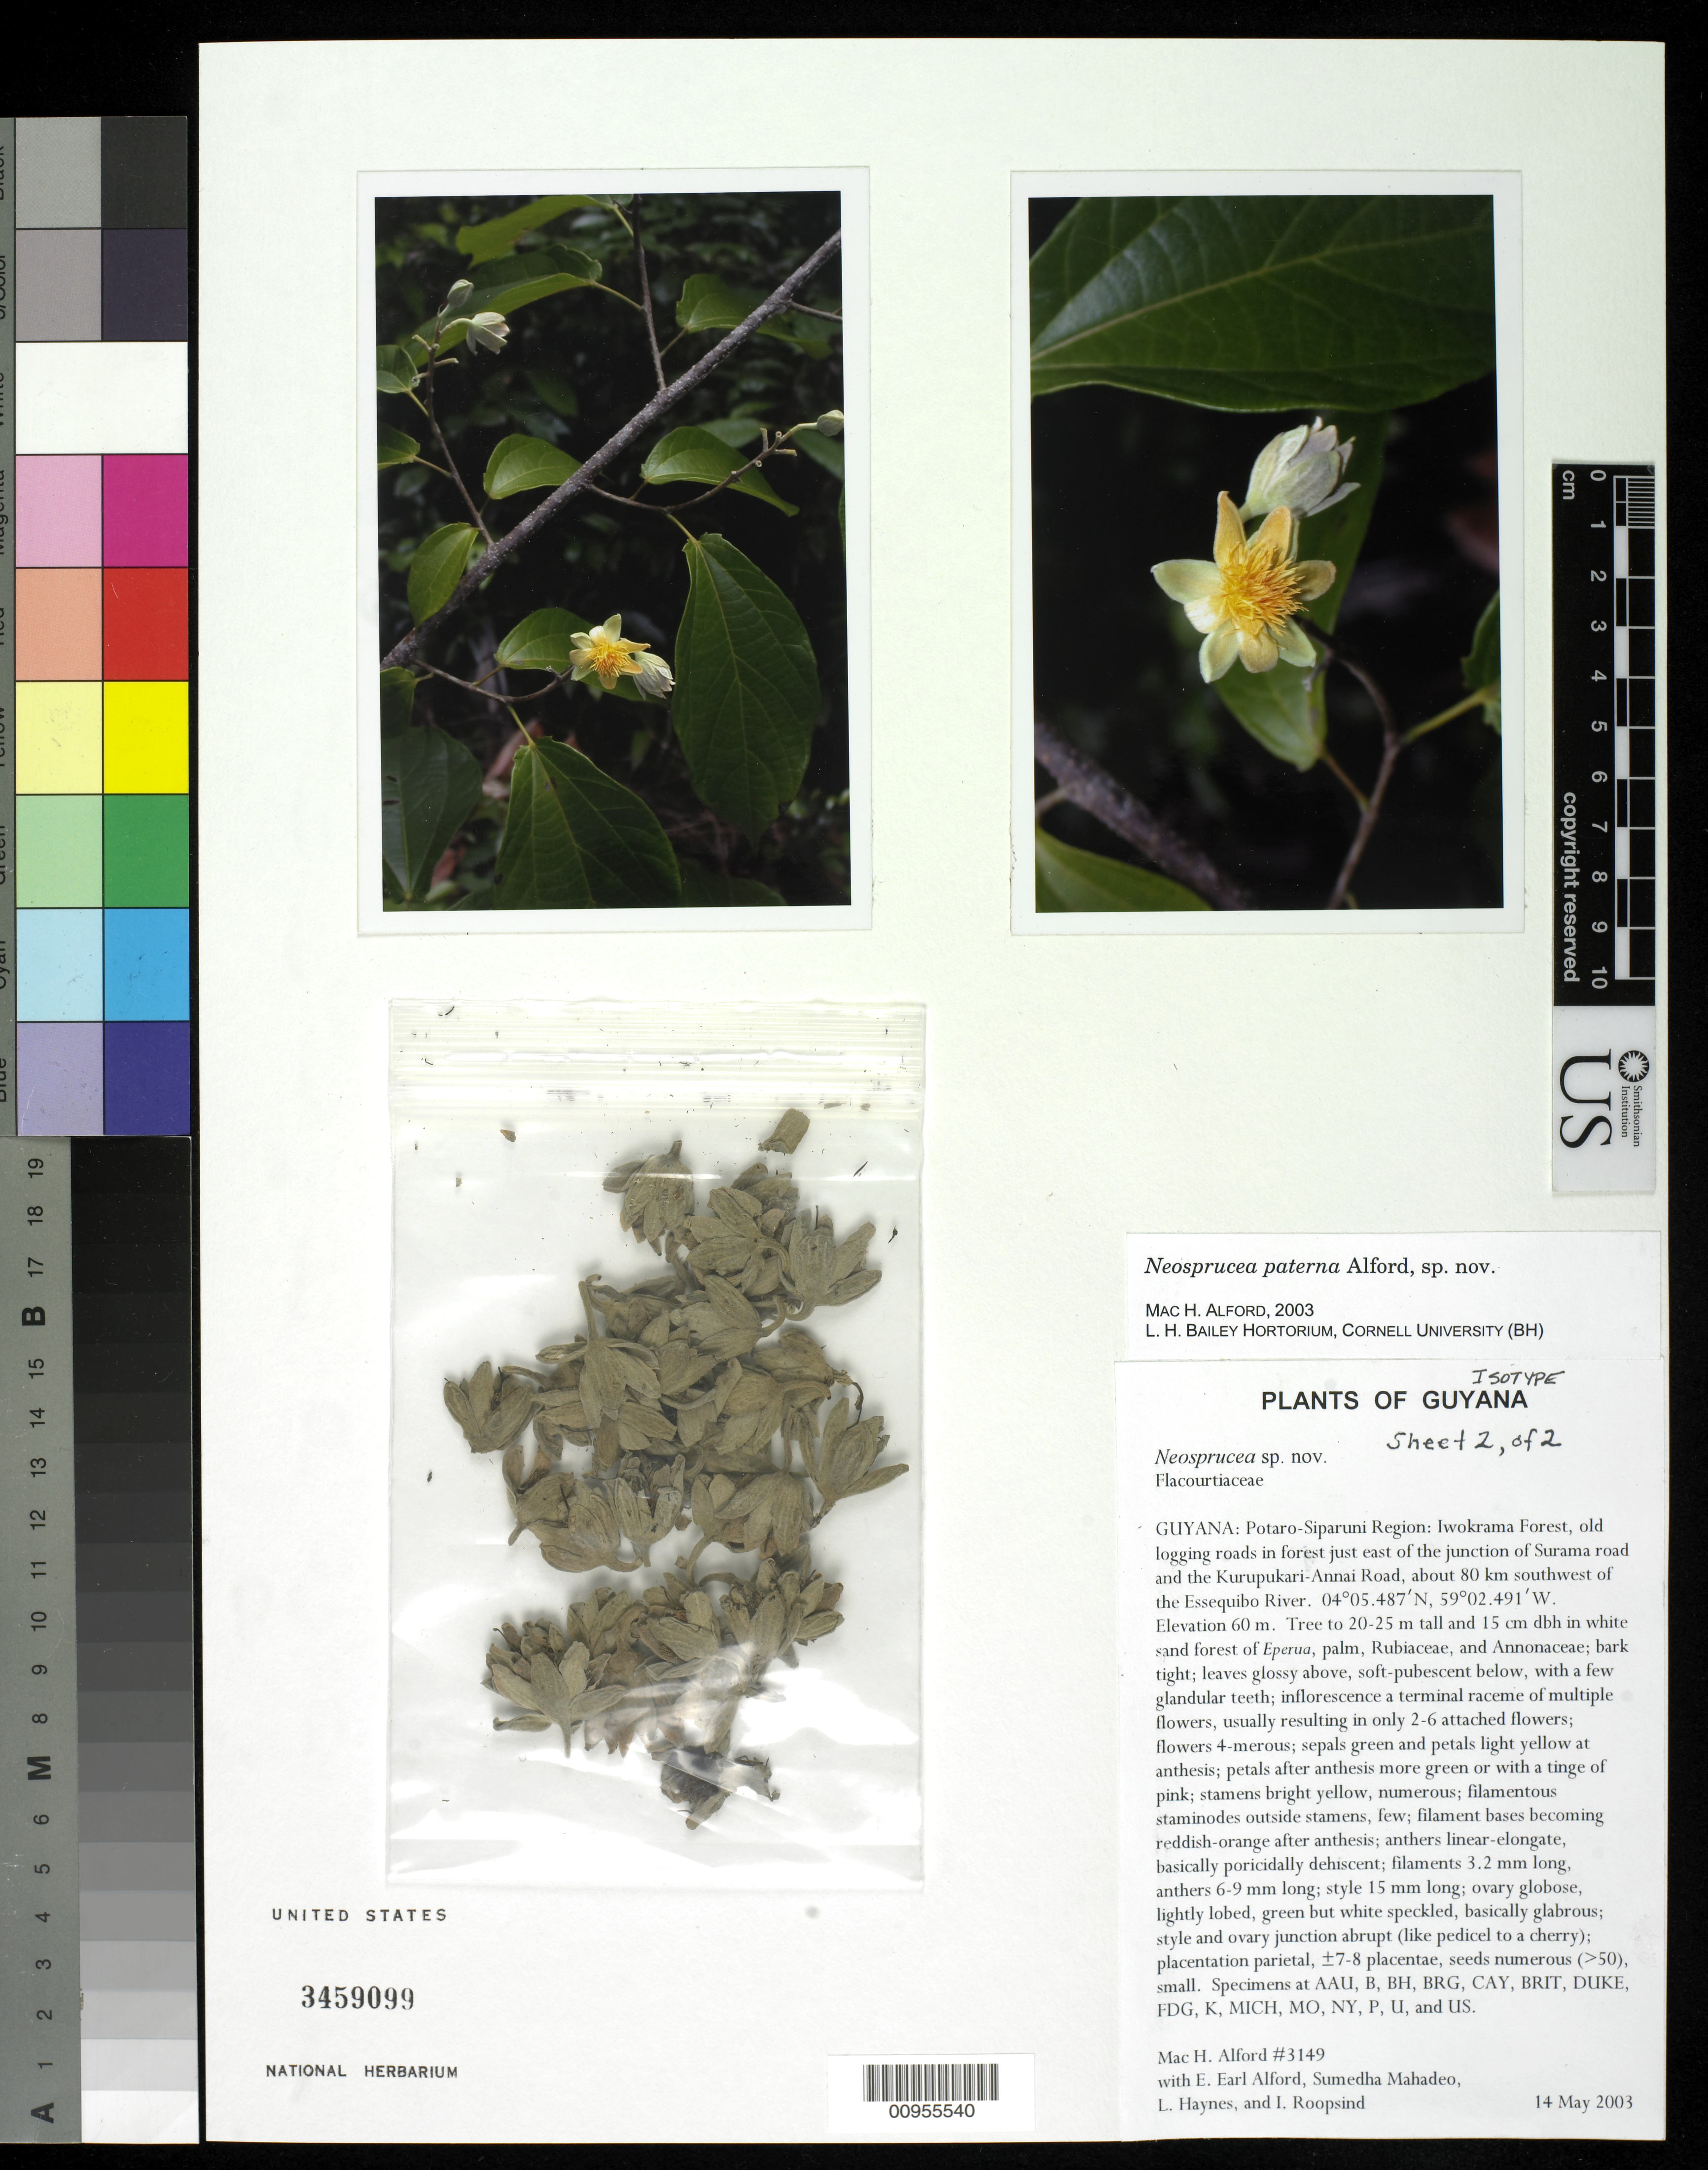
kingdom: Plantae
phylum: Tracheophyta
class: Magnoliopsida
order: Malpighiales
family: Salicaceae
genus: Neosprucea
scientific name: Neosprucea paterna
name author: M.H. Alford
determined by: Alford, Mac Haverson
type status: Isotype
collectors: M. H. Alford & et al.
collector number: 3149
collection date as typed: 14 May 2003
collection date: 2003-05-14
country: Guyana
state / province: Potaro-Siparuni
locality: Potaro-Siparuni Region: Iwokrama Forest, old logging roads in forest just east of the junction of Surama road and the Kurupukari-Annai road, about 80 km southwest of the Essequibo River.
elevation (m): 60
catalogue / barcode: US 3459099